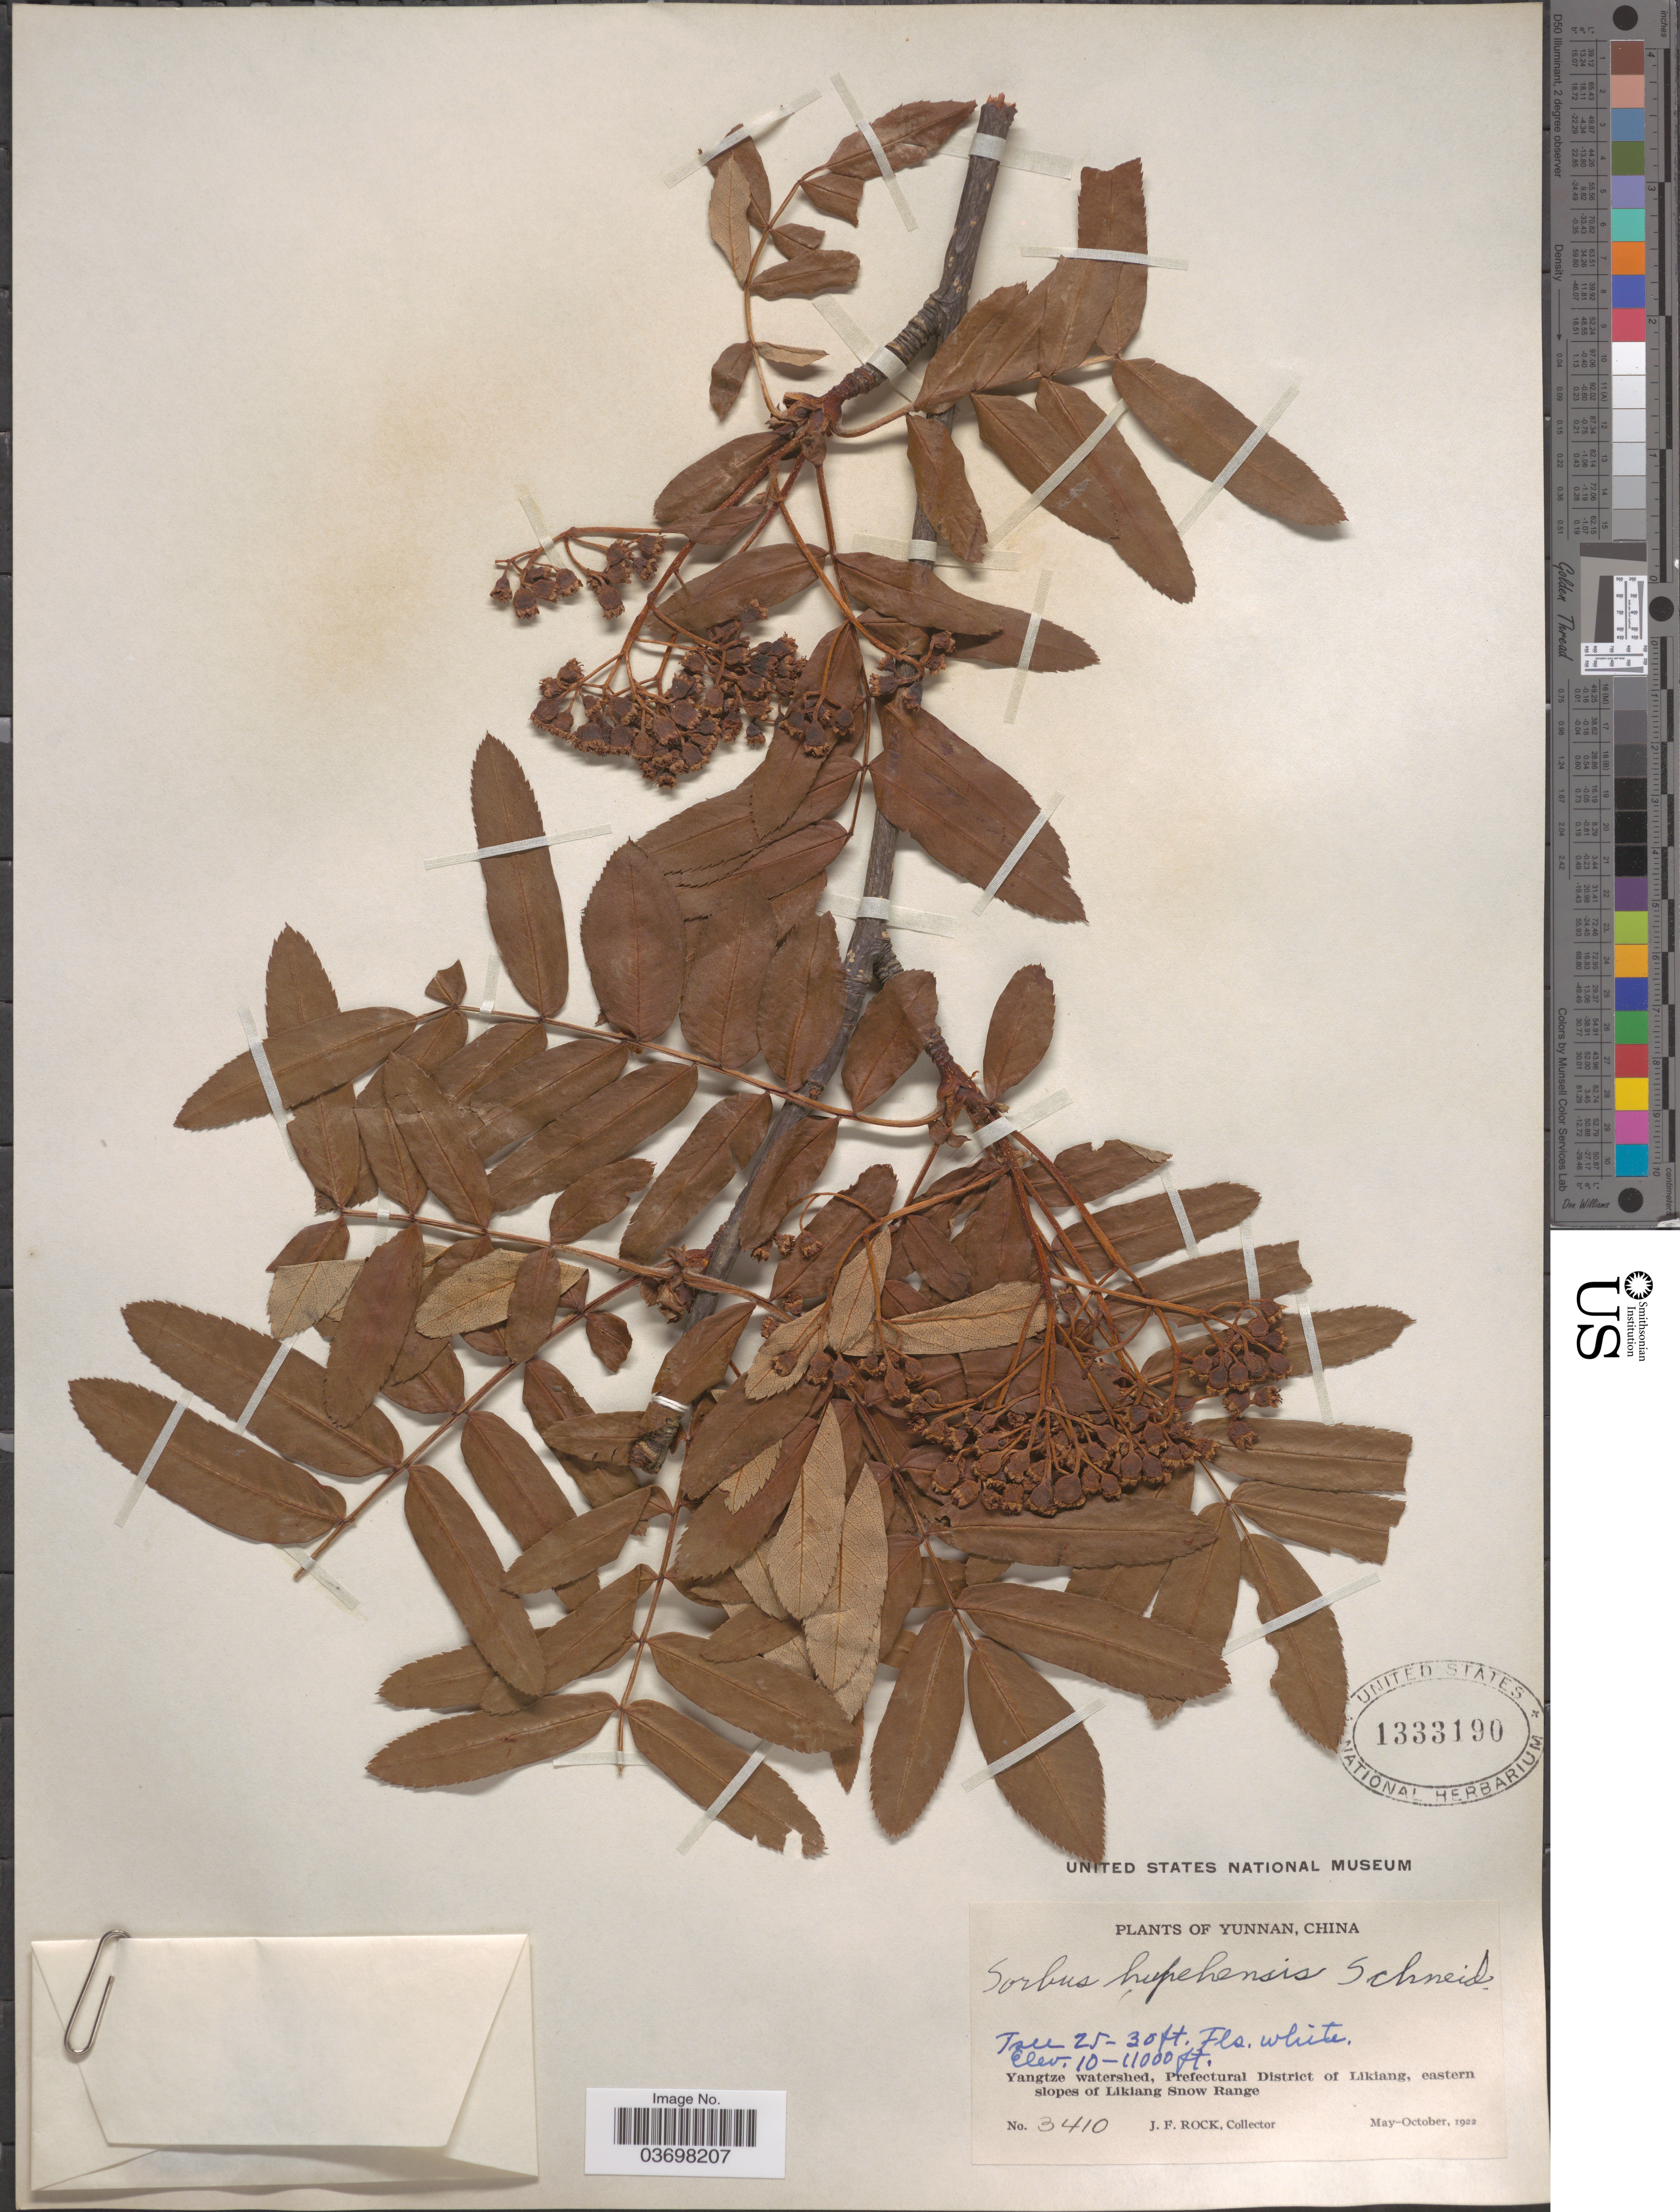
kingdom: Plantae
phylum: Tracheophyta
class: Magnoliopsida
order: Rosales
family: Rosaceae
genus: Sorbus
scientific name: Sorbus discolor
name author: hort.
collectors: J. Rock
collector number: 3410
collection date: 1922-05/1922-10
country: China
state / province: Yunnan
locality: Yangtze watershed, Prefectural District of Likiang, eastern slopes of Likiang Snow Range.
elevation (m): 3048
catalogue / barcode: US 1333190